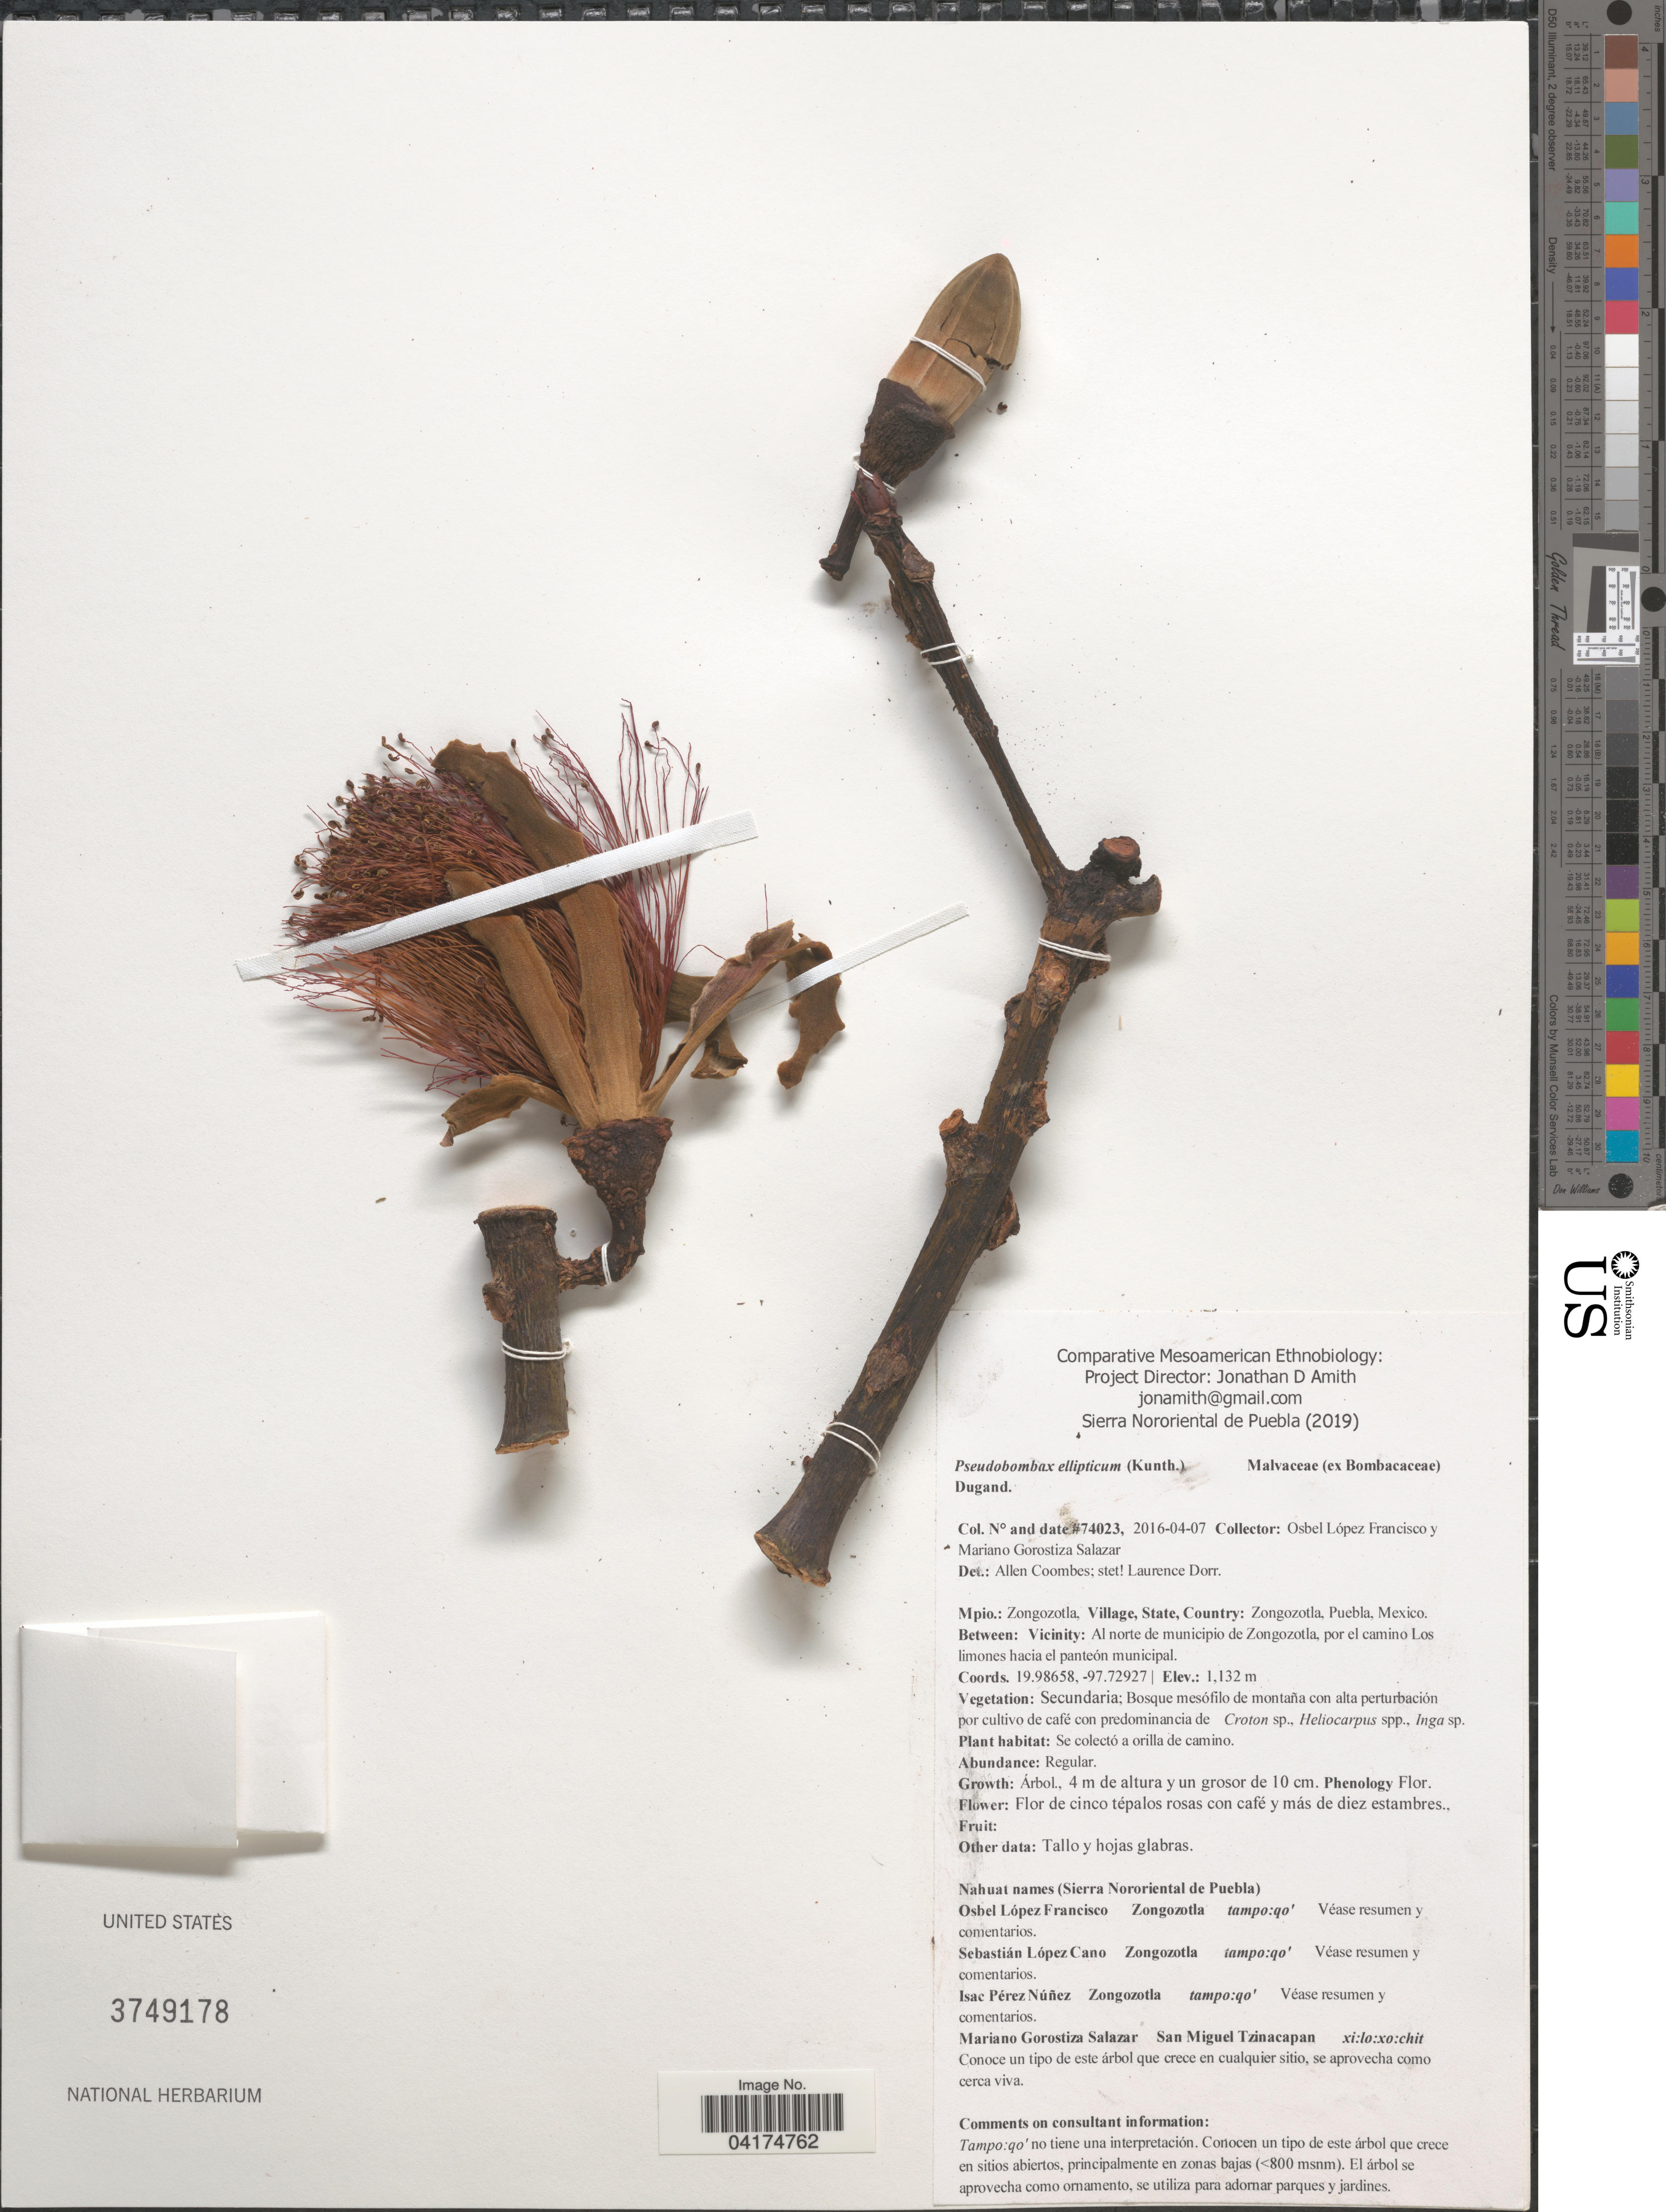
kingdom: Plantae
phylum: Tracheophyta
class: Magnoliopsida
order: Malvales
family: Malvaceae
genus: Pseudobombax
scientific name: Pseudobombax ellipticum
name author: (Kunth) Dugand G.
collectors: O. Francisco & M. Gorostiza S.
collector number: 74023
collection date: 2016-04-07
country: Mexico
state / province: Puebla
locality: Mpio.: Zongozotla, Village: Zongozotla. Between: Vicinity: Al norte de municipio de Zongozotla, por el camino Los limones hacia el panteón municipal.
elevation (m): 1132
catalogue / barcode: US 3749178